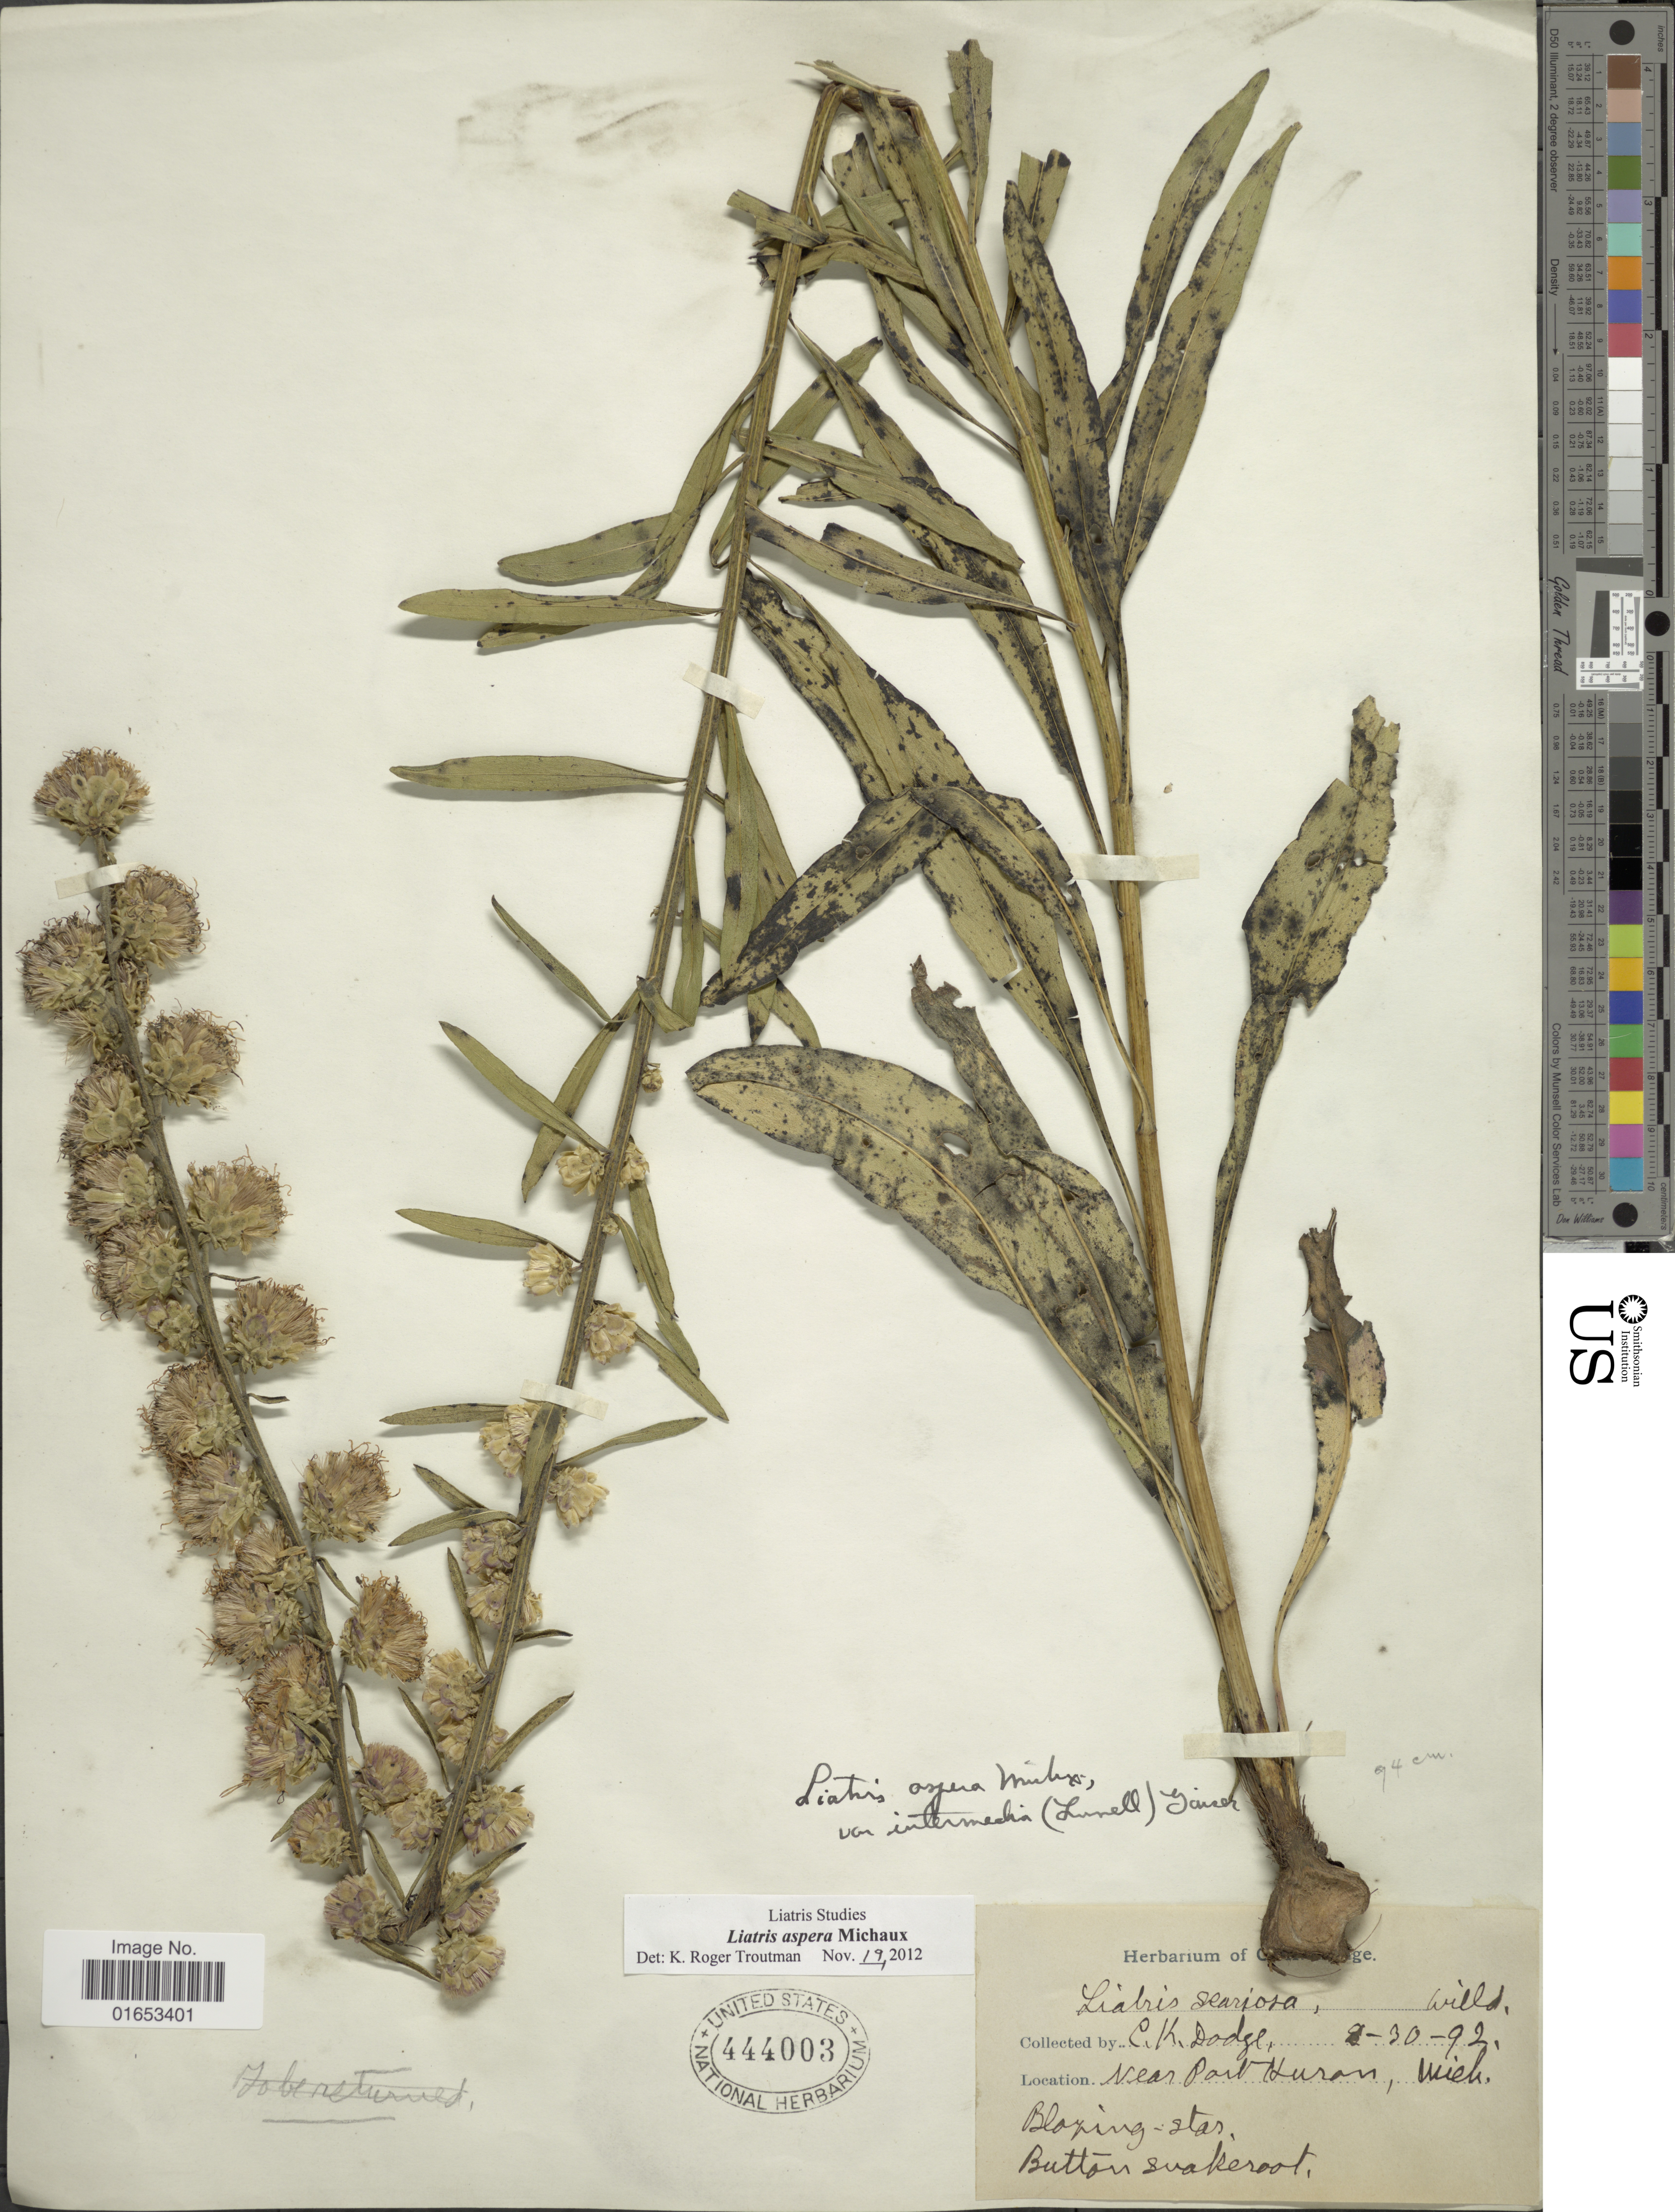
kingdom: Plantae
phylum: Tracheophyta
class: Magnoliopsida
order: Asterales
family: Asteraceae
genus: Liatris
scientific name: Liatris aspera var. intermedia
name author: (Lunell) Gaiser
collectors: C. Dodge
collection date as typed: Transcribed d/m/y: 30/1/92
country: United States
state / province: Michigan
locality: Near Port Huron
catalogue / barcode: US 444003